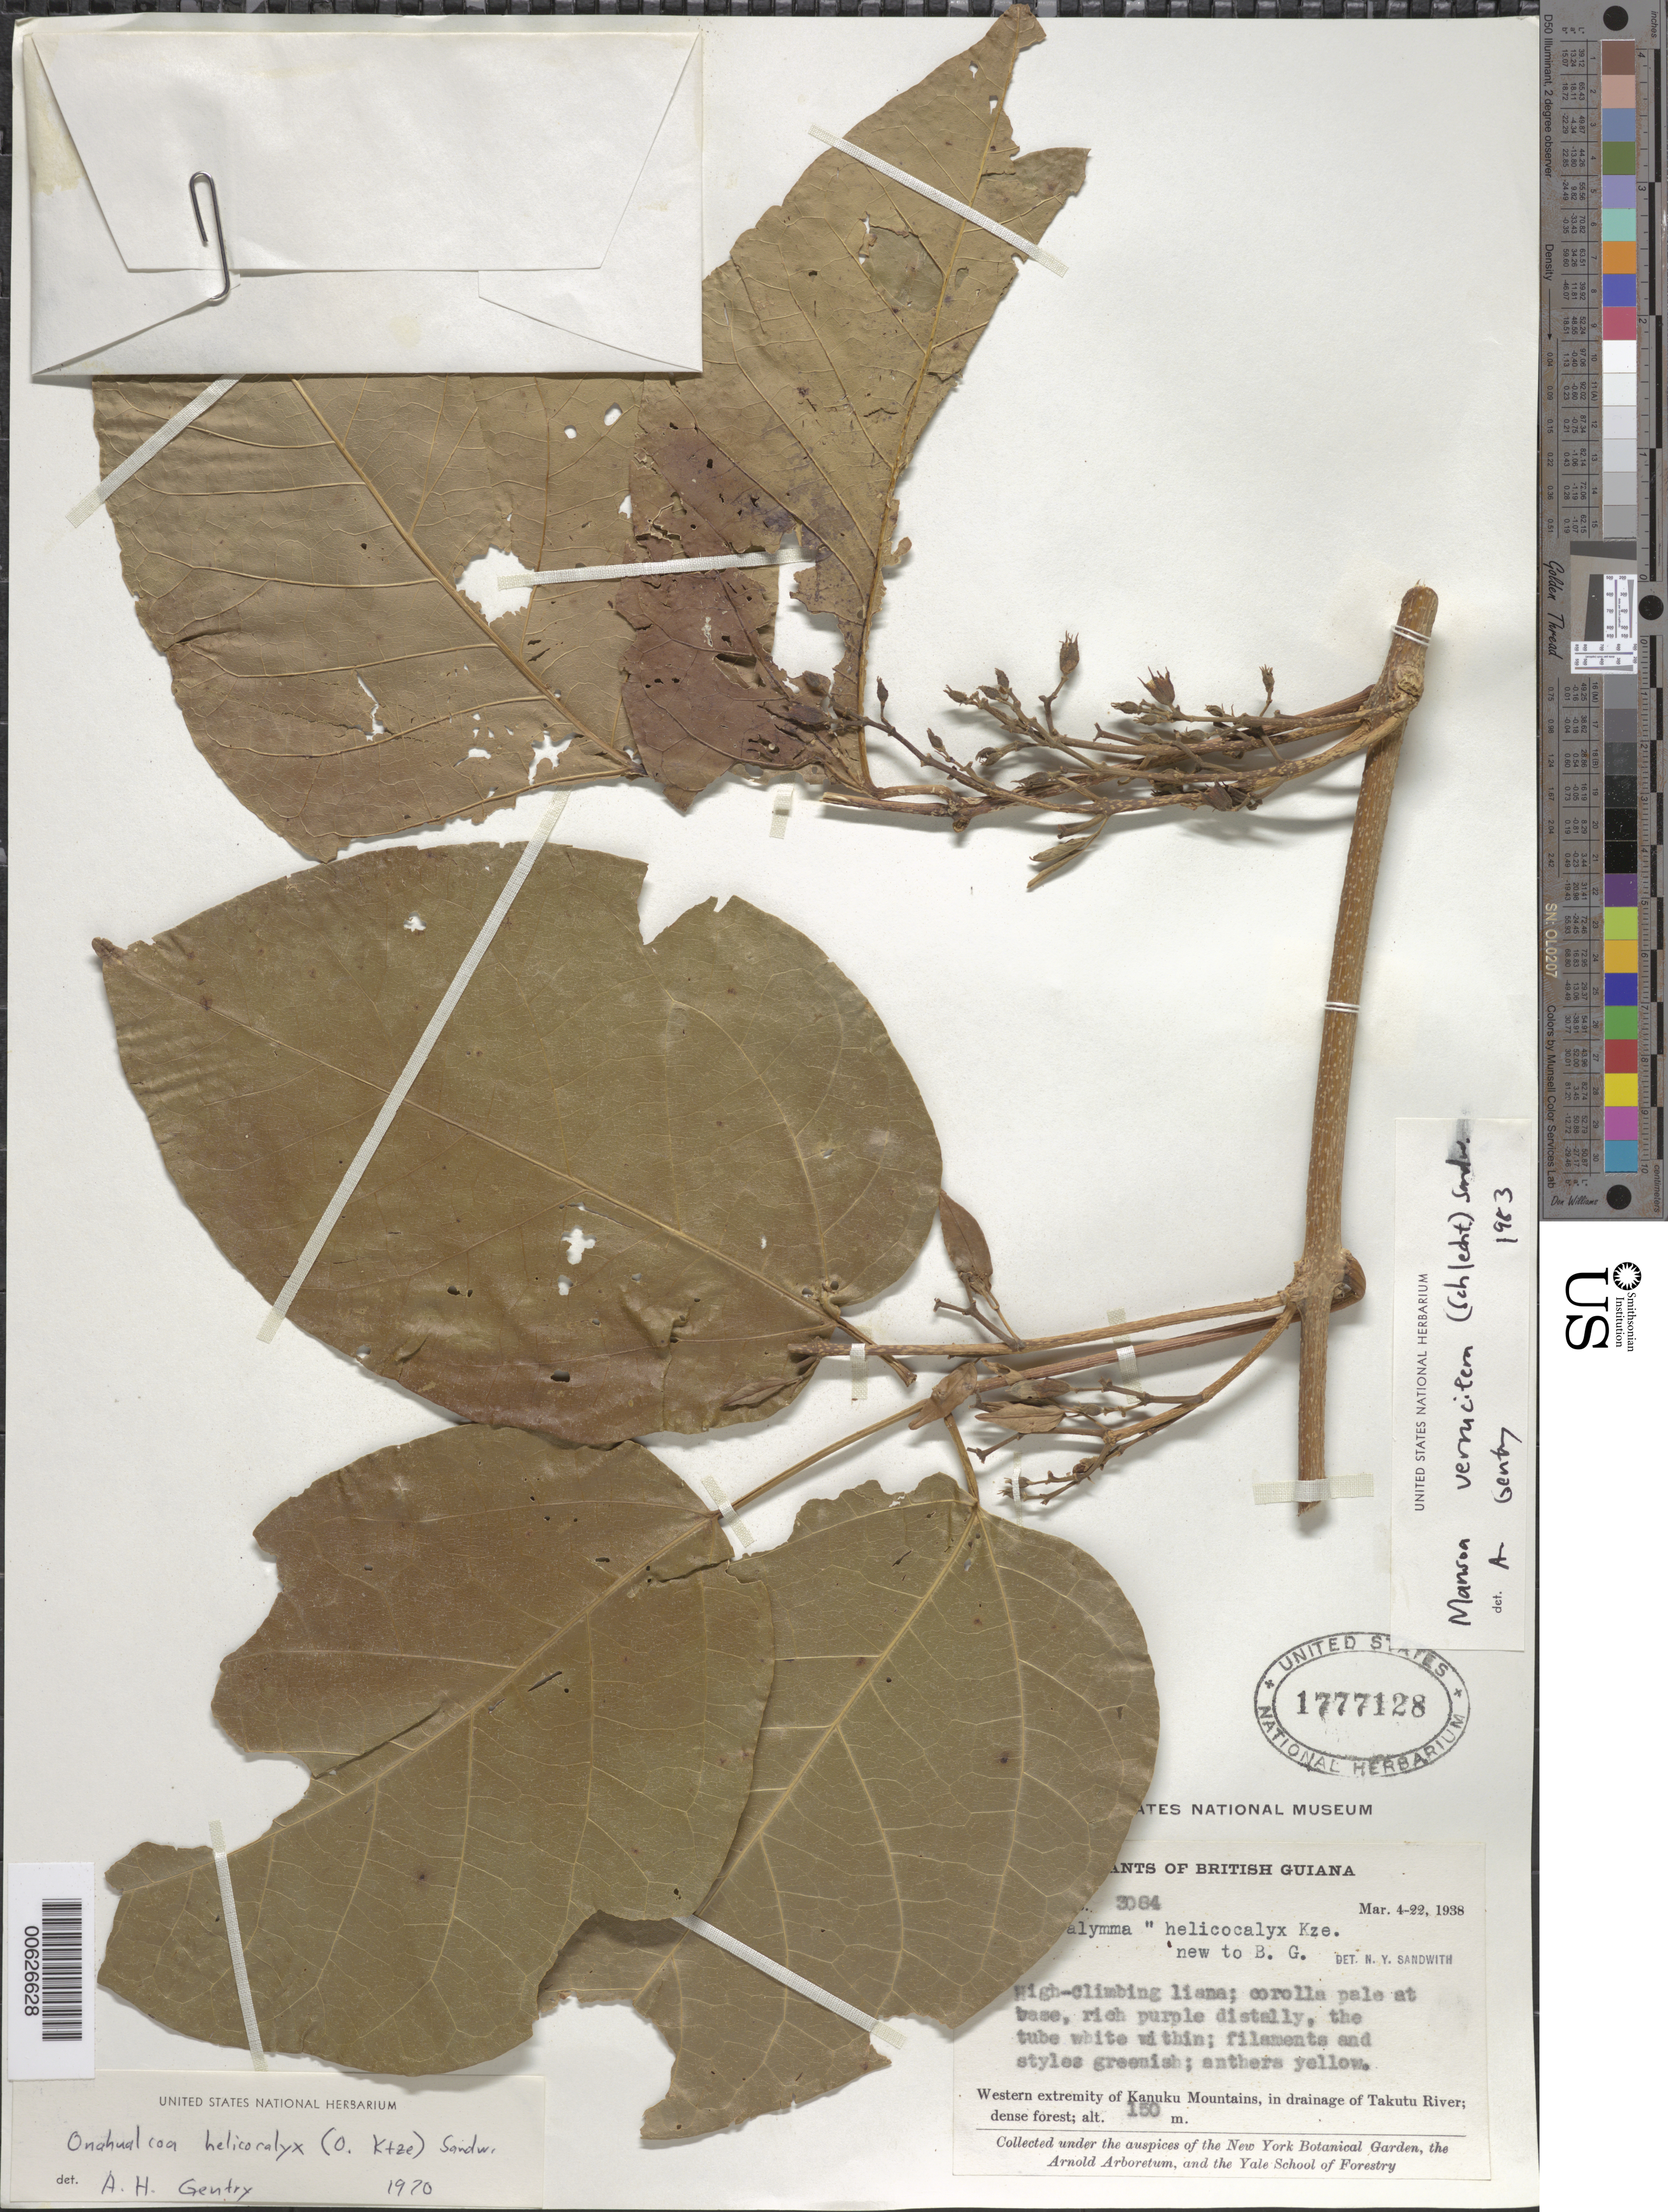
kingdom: Plantae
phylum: Tracheophyta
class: Magnoliopsida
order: Lamiales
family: Bignoniaceae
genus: Mansoa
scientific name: Mansoa verrucifera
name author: (Schltdl.) A.H. Gentry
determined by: Gentry, A. H.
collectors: A. C. Smith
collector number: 3084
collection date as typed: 4-Mar-38 to 22-Mar-38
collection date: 1938-03-04/1938-03-22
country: Guyana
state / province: U. Takutu-U. Essequibo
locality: Kanuku Mts., drainage of Takutu R., western extremity of Kanuku Mountains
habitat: Dense forest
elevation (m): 150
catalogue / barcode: US 1777128